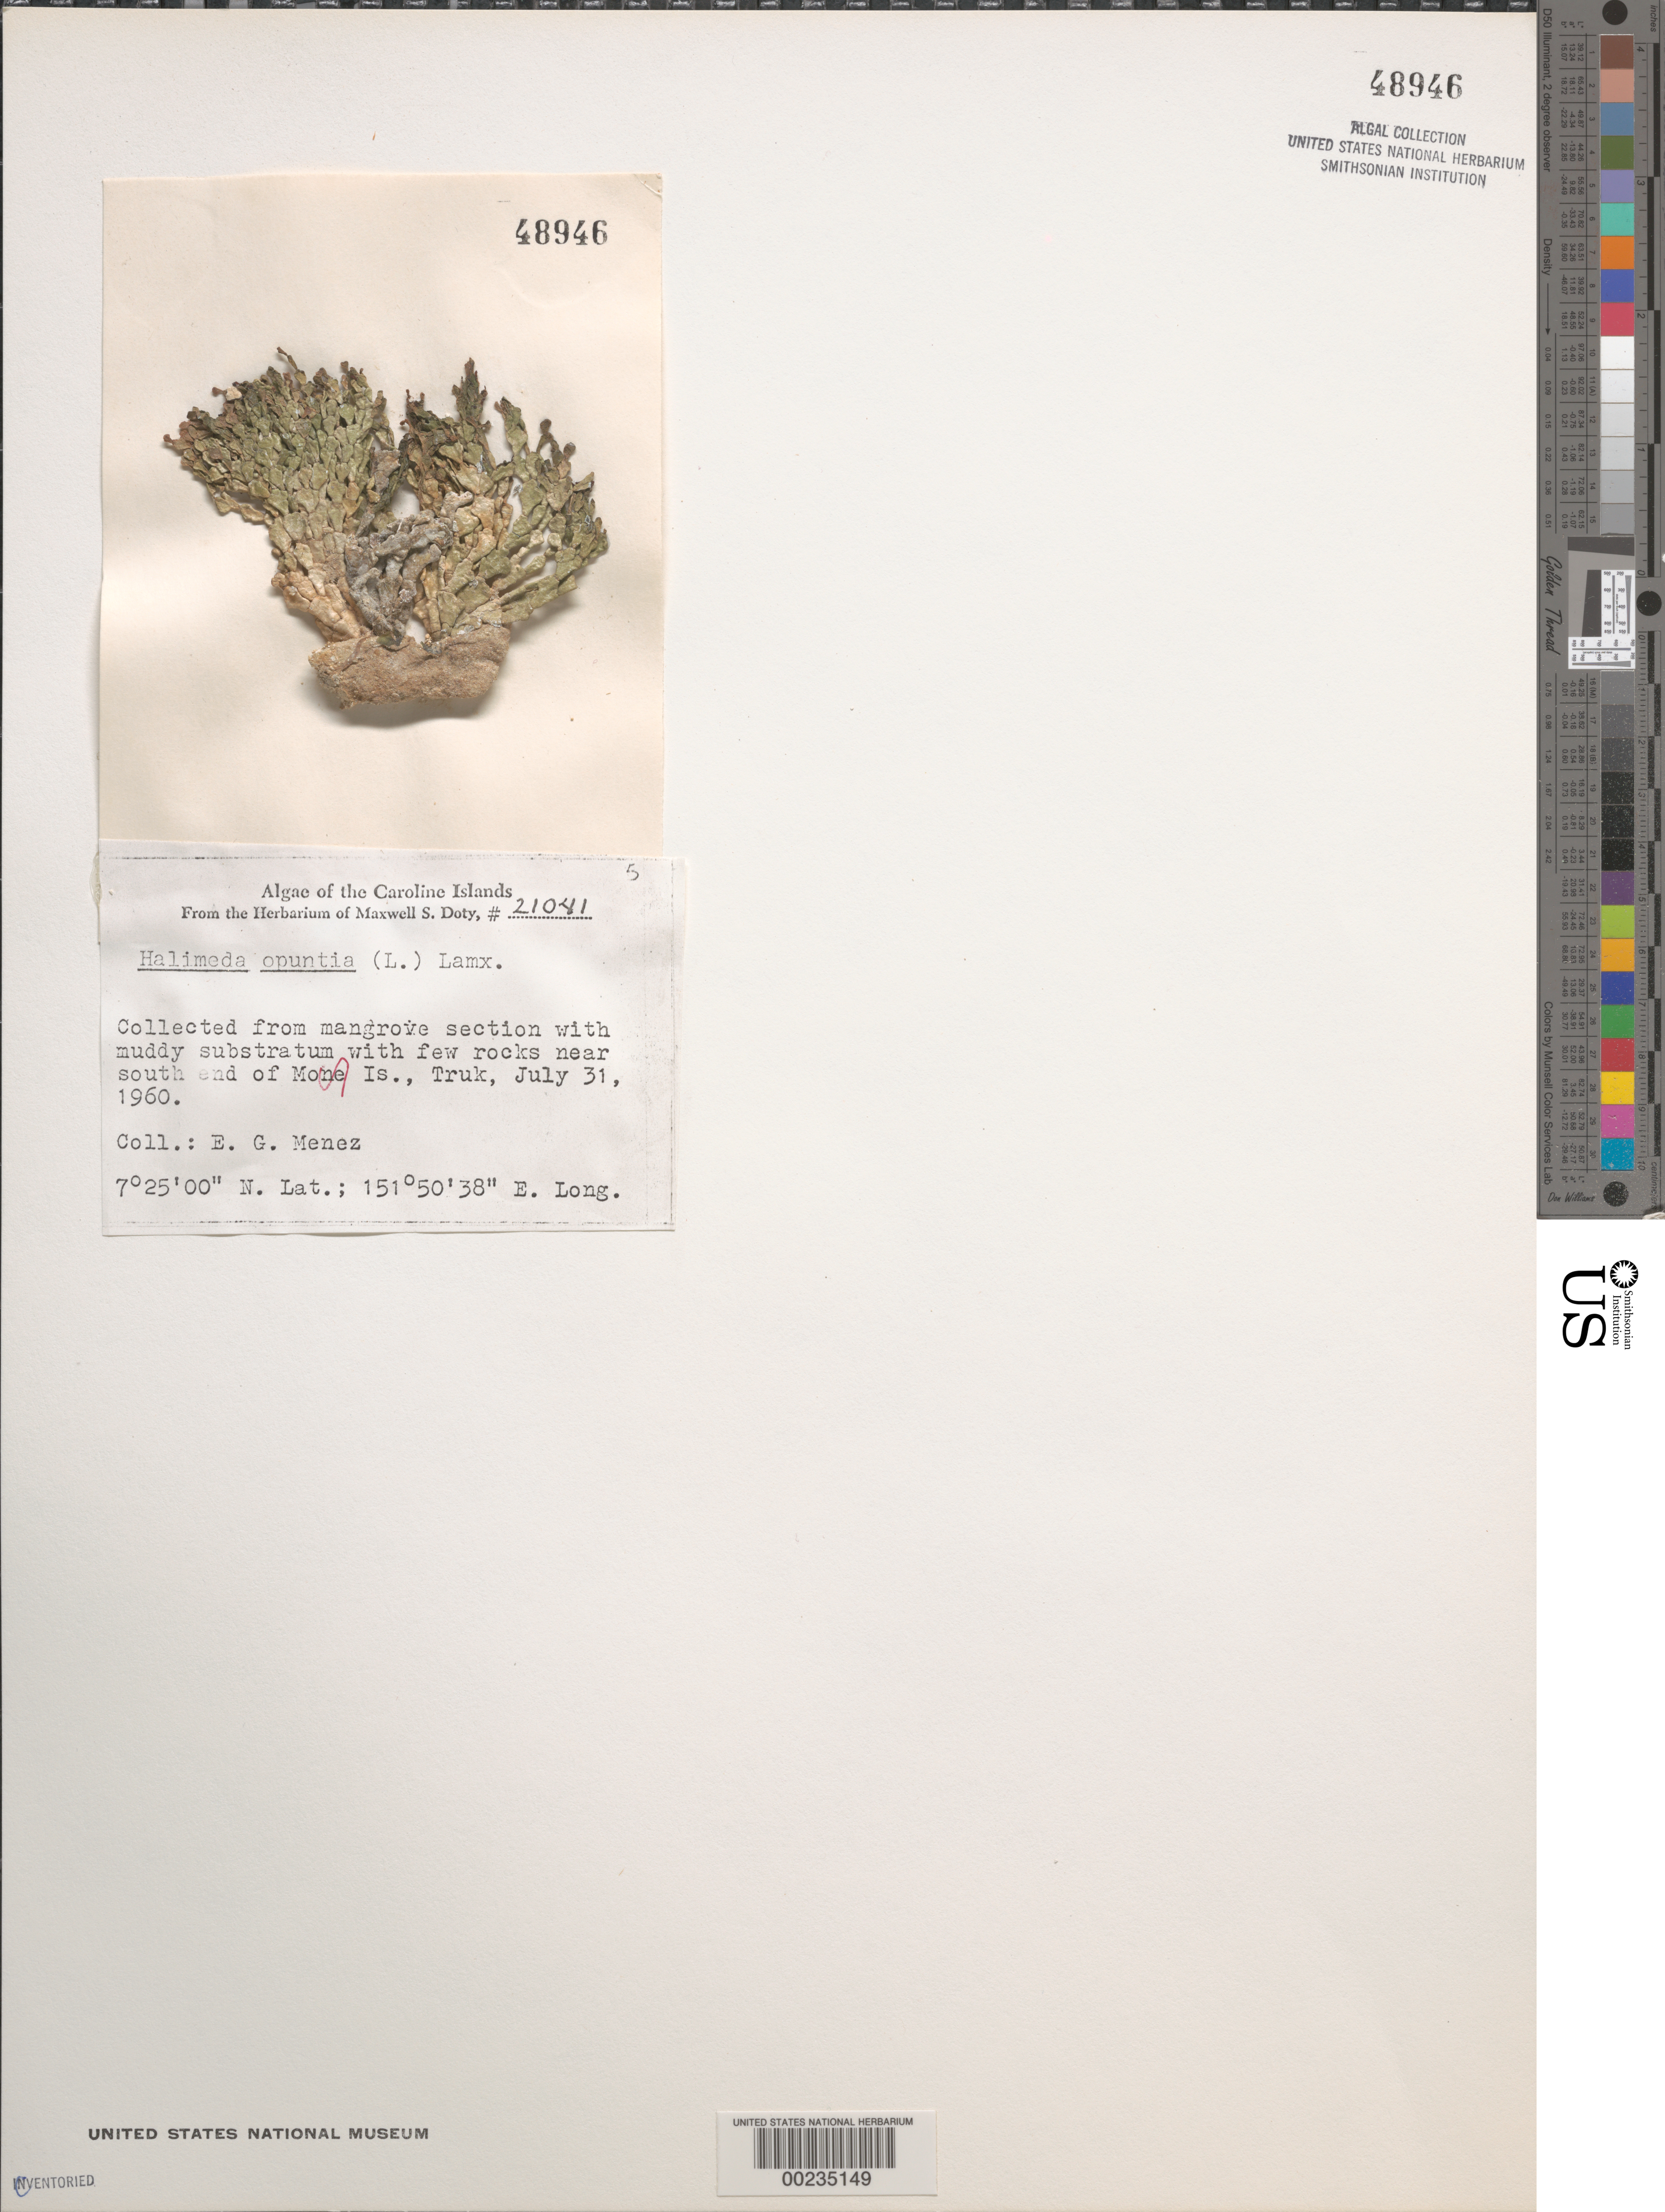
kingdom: Plantae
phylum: Chlorophyta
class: Ulvophyceae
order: Bryopsidales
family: Halimedaceae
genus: Halimeda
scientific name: Halimeda opuntia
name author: (L.) J.V.Lamouroux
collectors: Meñez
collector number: MSD 21041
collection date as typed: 31 Jul 1960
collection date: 1960-07-31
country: Micronesia, Federated States of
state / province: Truk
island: Moen [Wono]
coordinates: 7 25' 00" N, 151 50' 38" E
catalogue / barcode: US 48946